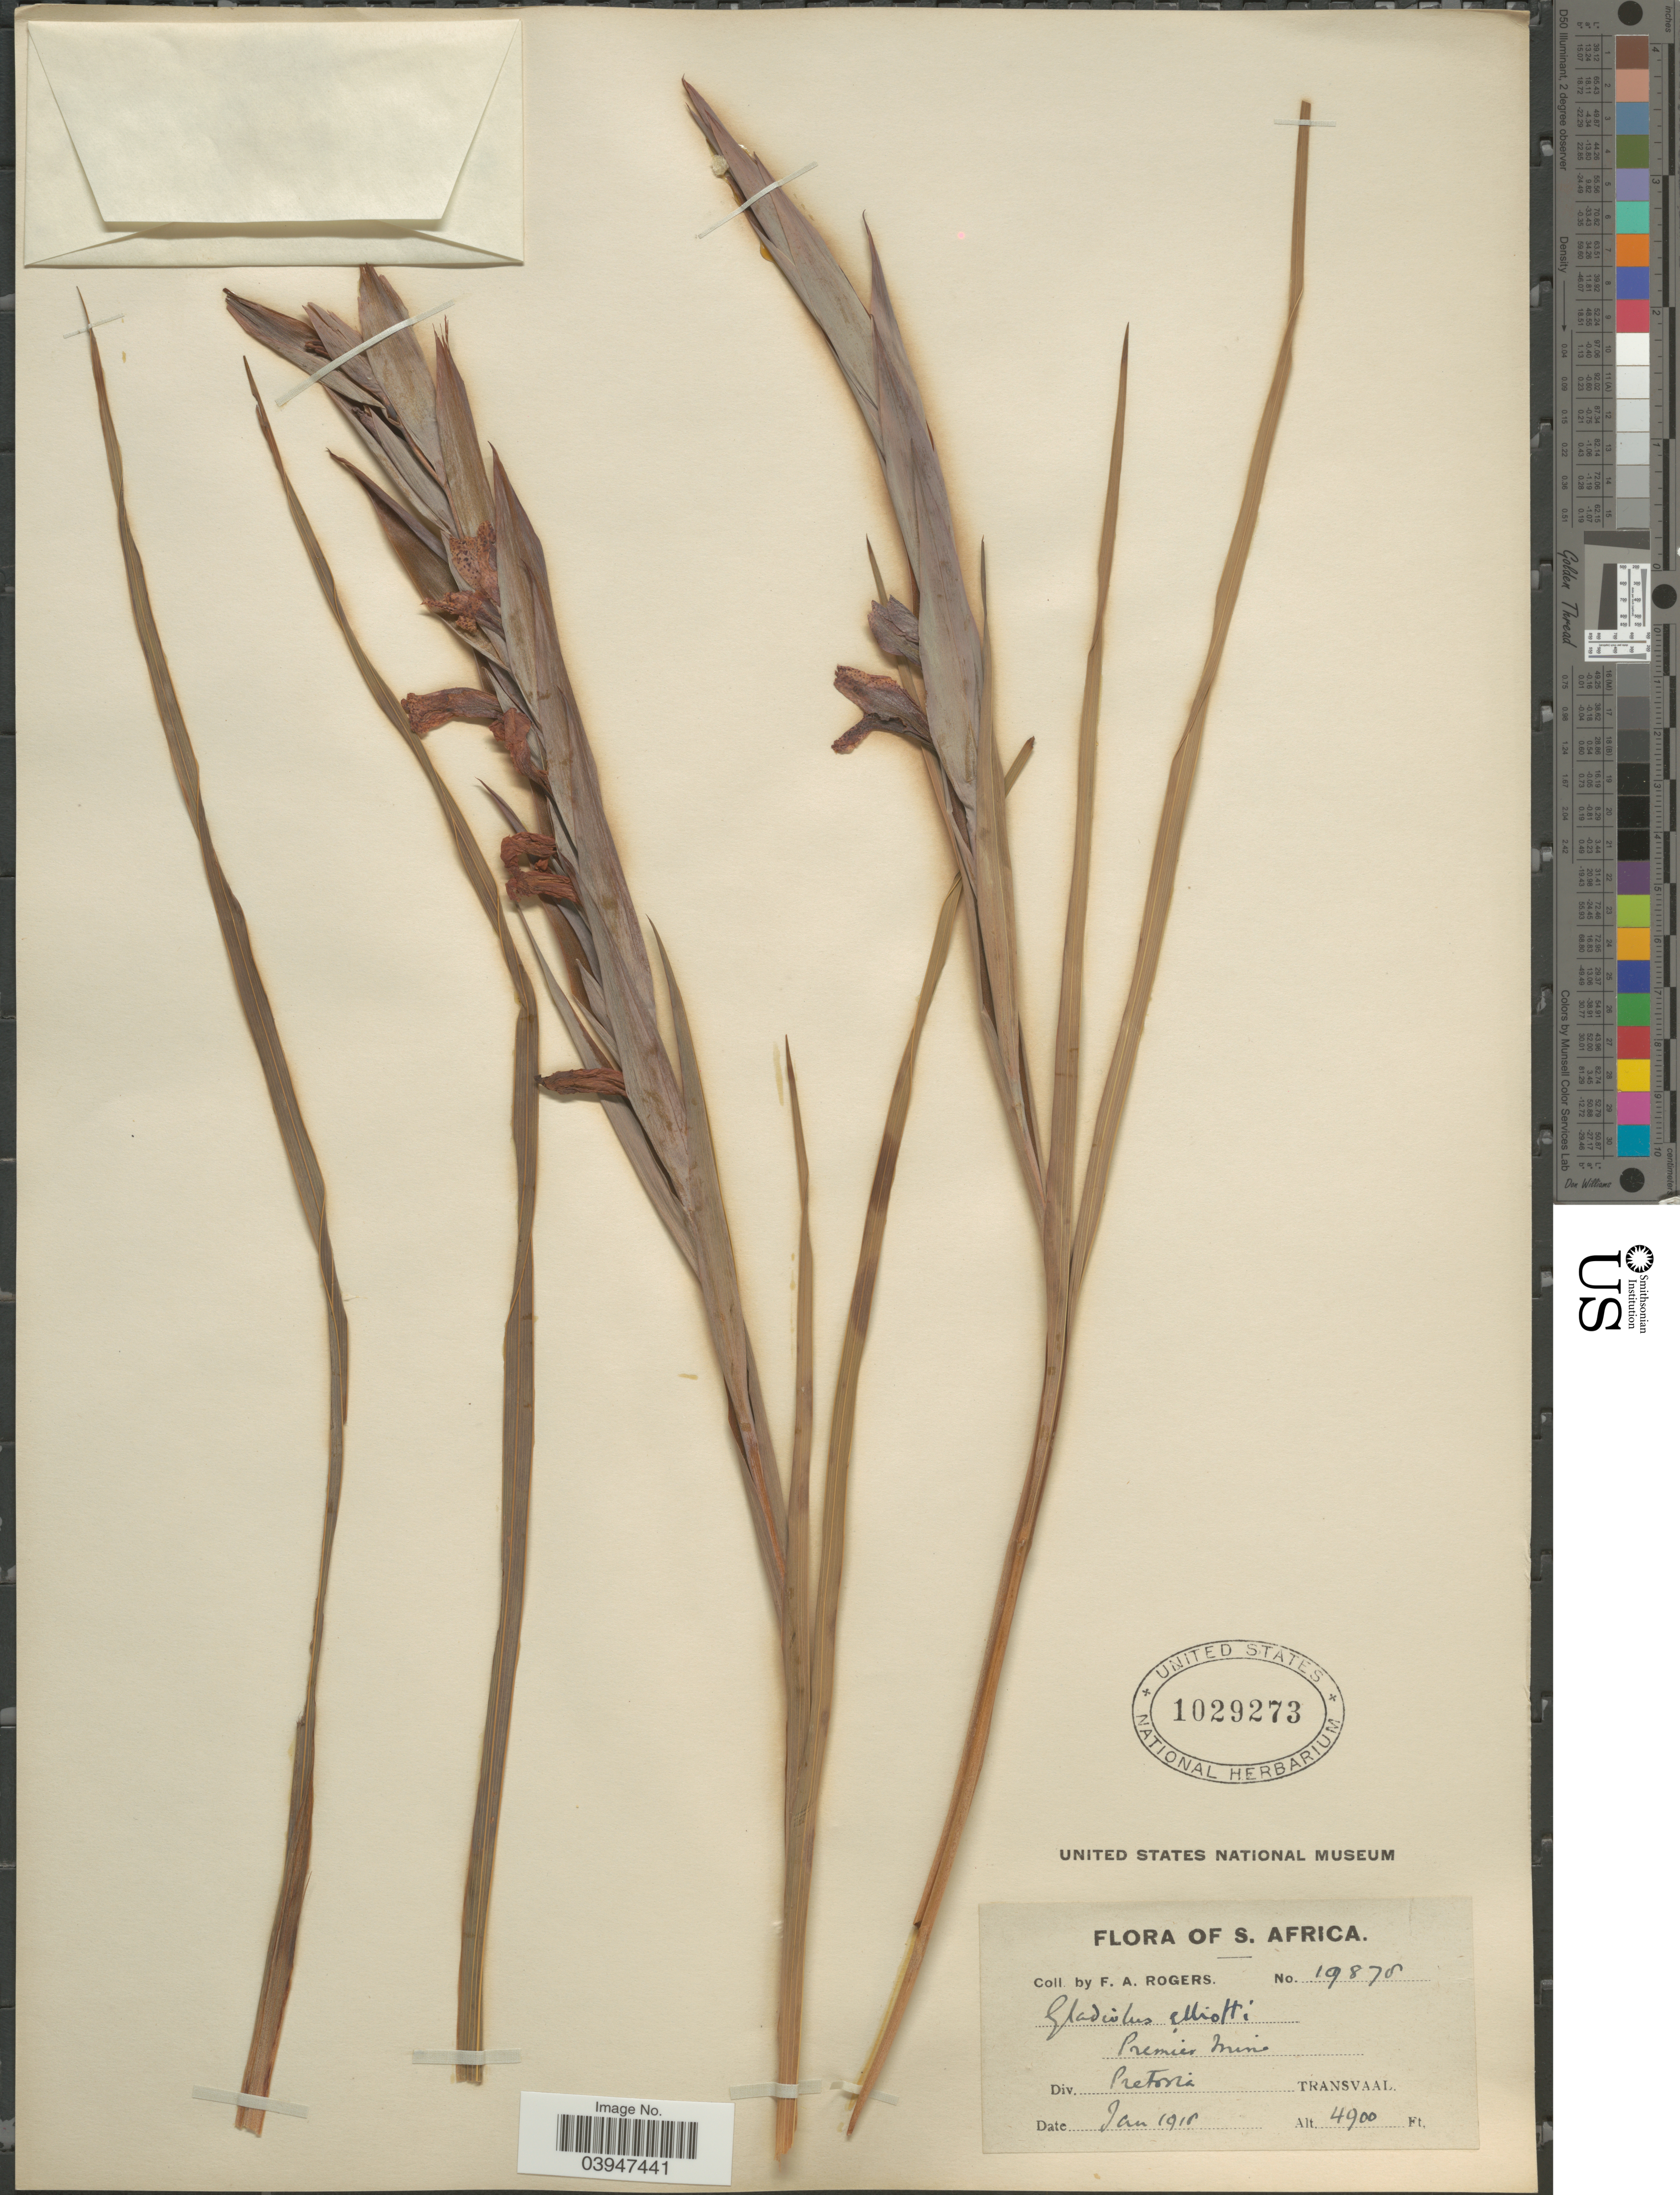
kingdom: Plantae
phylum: Tracheophyta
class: Liliopsida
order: Asparagales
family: Iridaceae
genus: Gladiolus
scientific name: Gladiolus elliotii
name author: Baker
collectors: F. A. Rogers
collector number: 19878*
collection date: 1918-01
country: South Africa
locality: Div. Pretoria. Transvaal.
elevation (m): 1494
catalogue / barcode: US 1029273